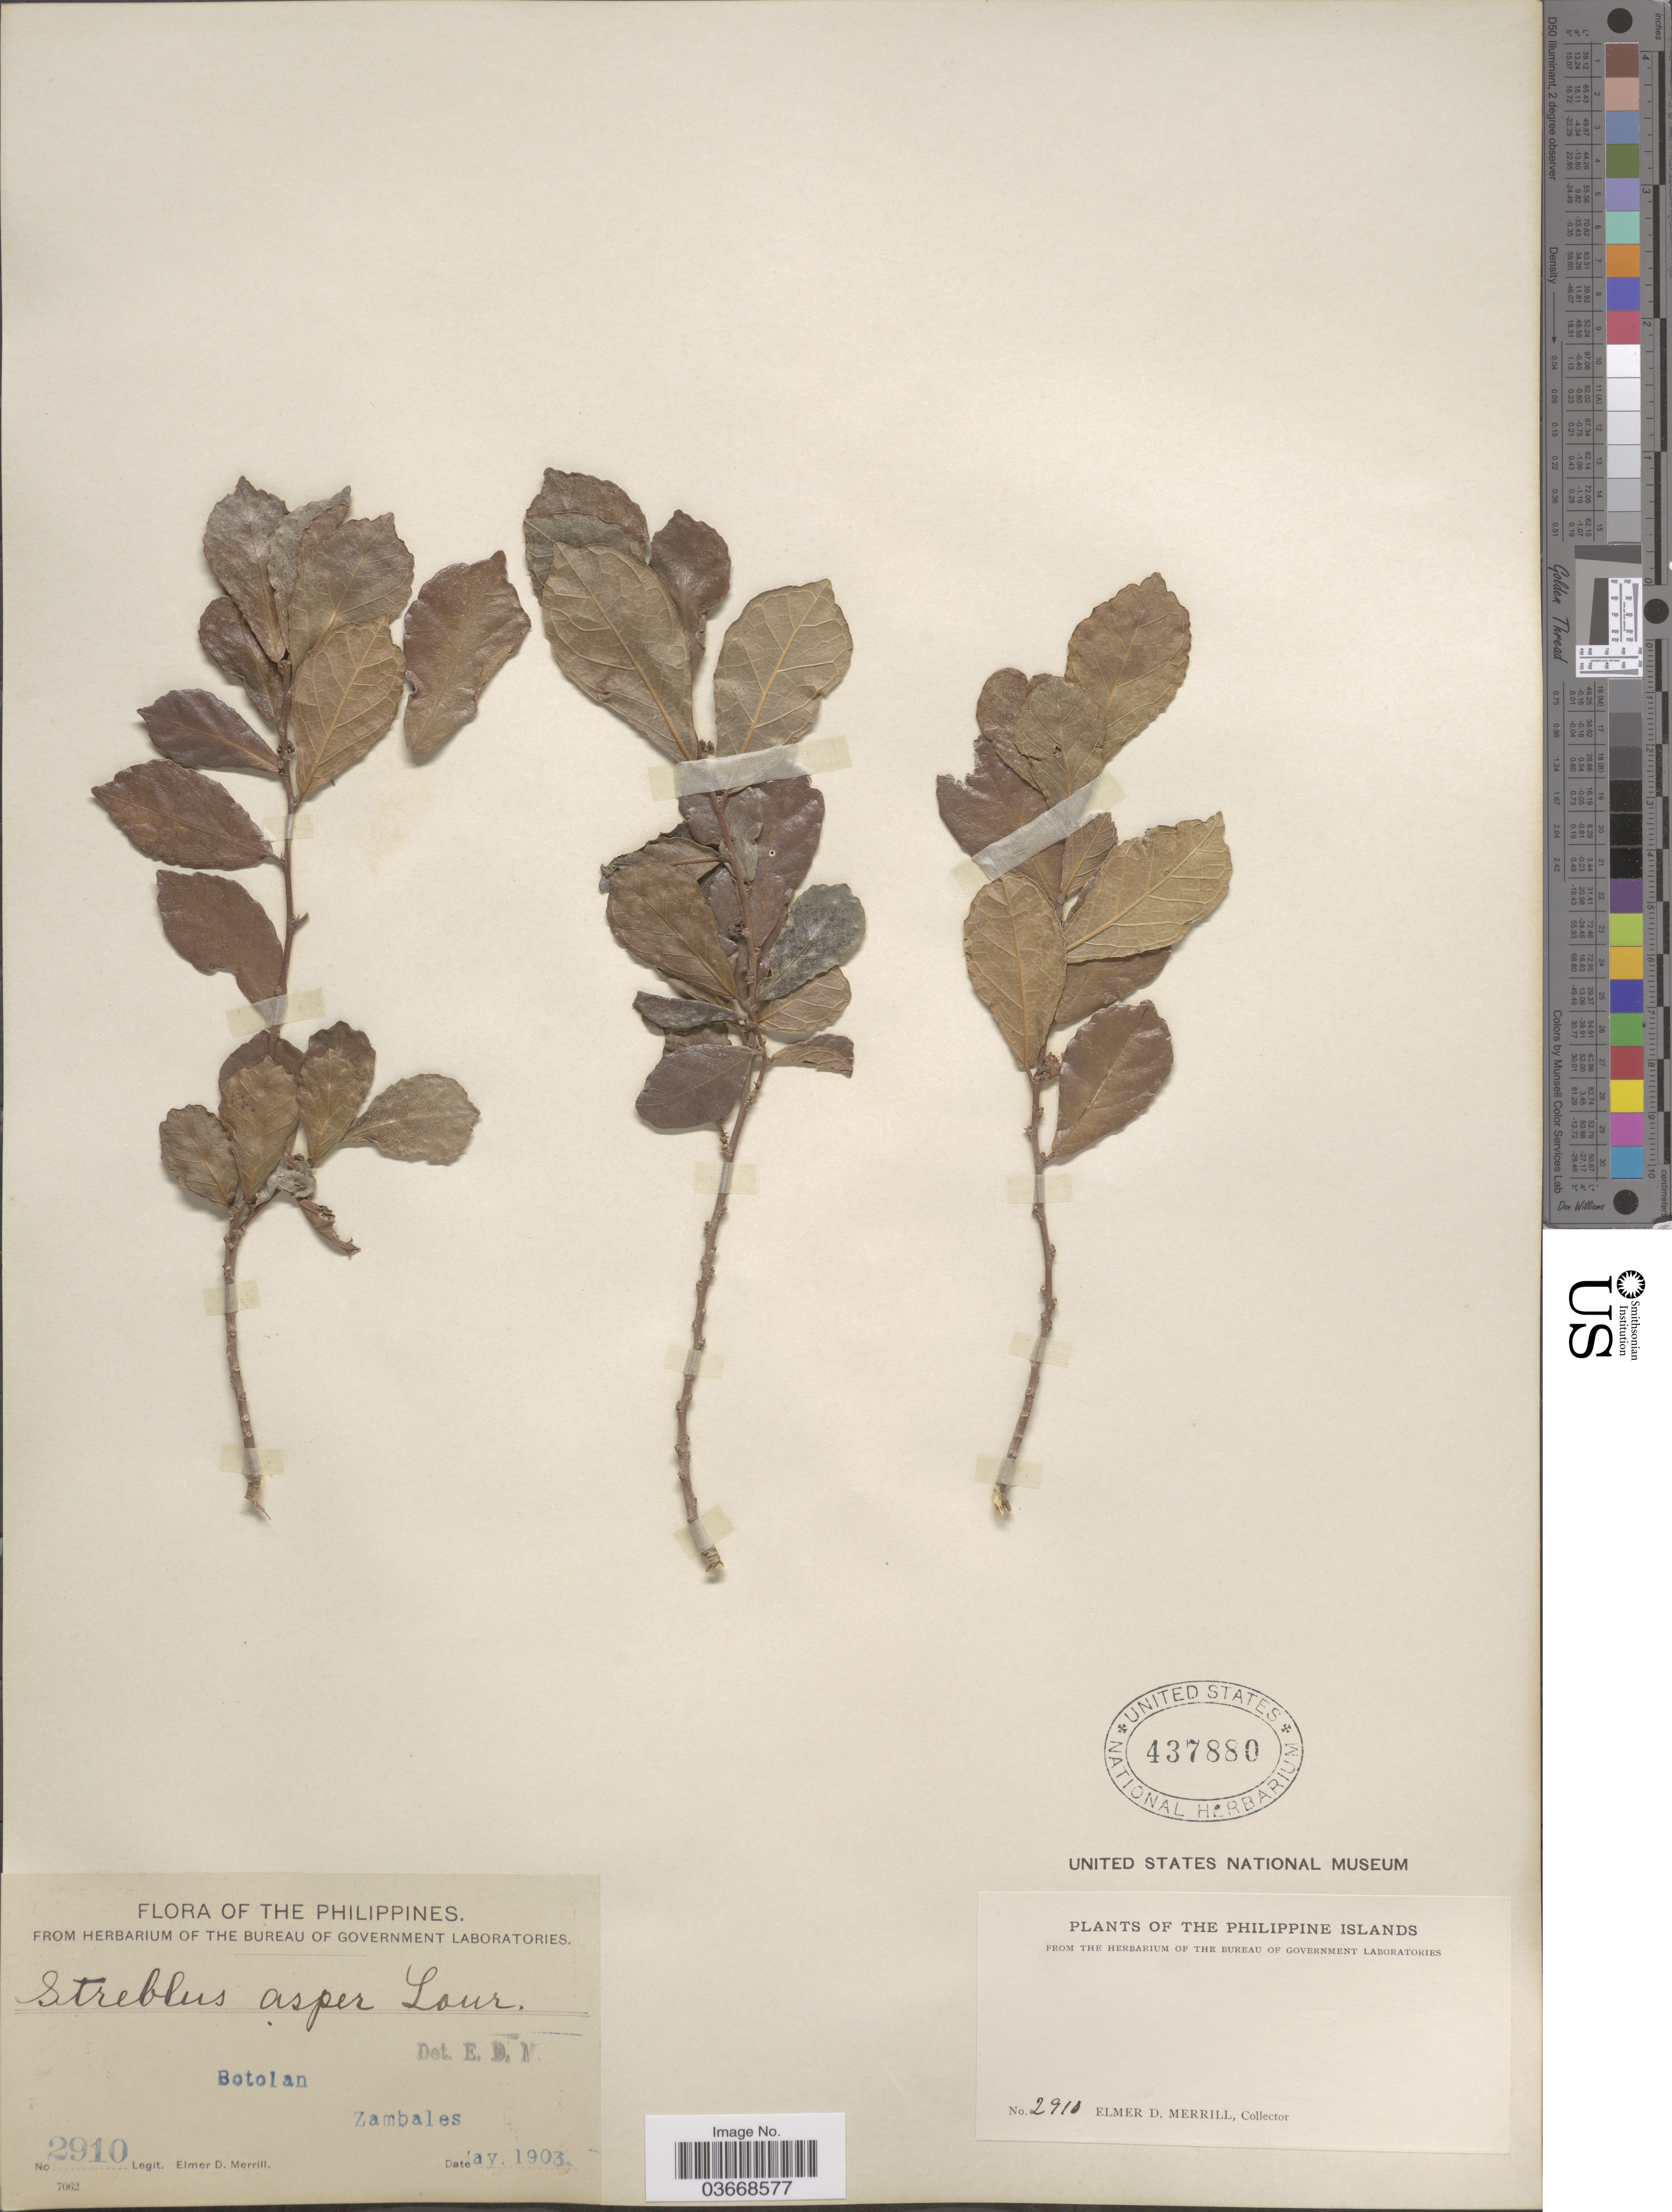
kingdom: Plantae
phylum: Tracheophyta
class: Magnoliopsida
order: Rosales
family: Moraceae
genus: Streblus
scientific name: Streblus asper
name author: Lour.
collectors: E. D. Merrill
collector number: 2910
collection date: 1903-05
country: Philippines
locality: Botolan. Zambales.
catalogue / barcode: US 437880